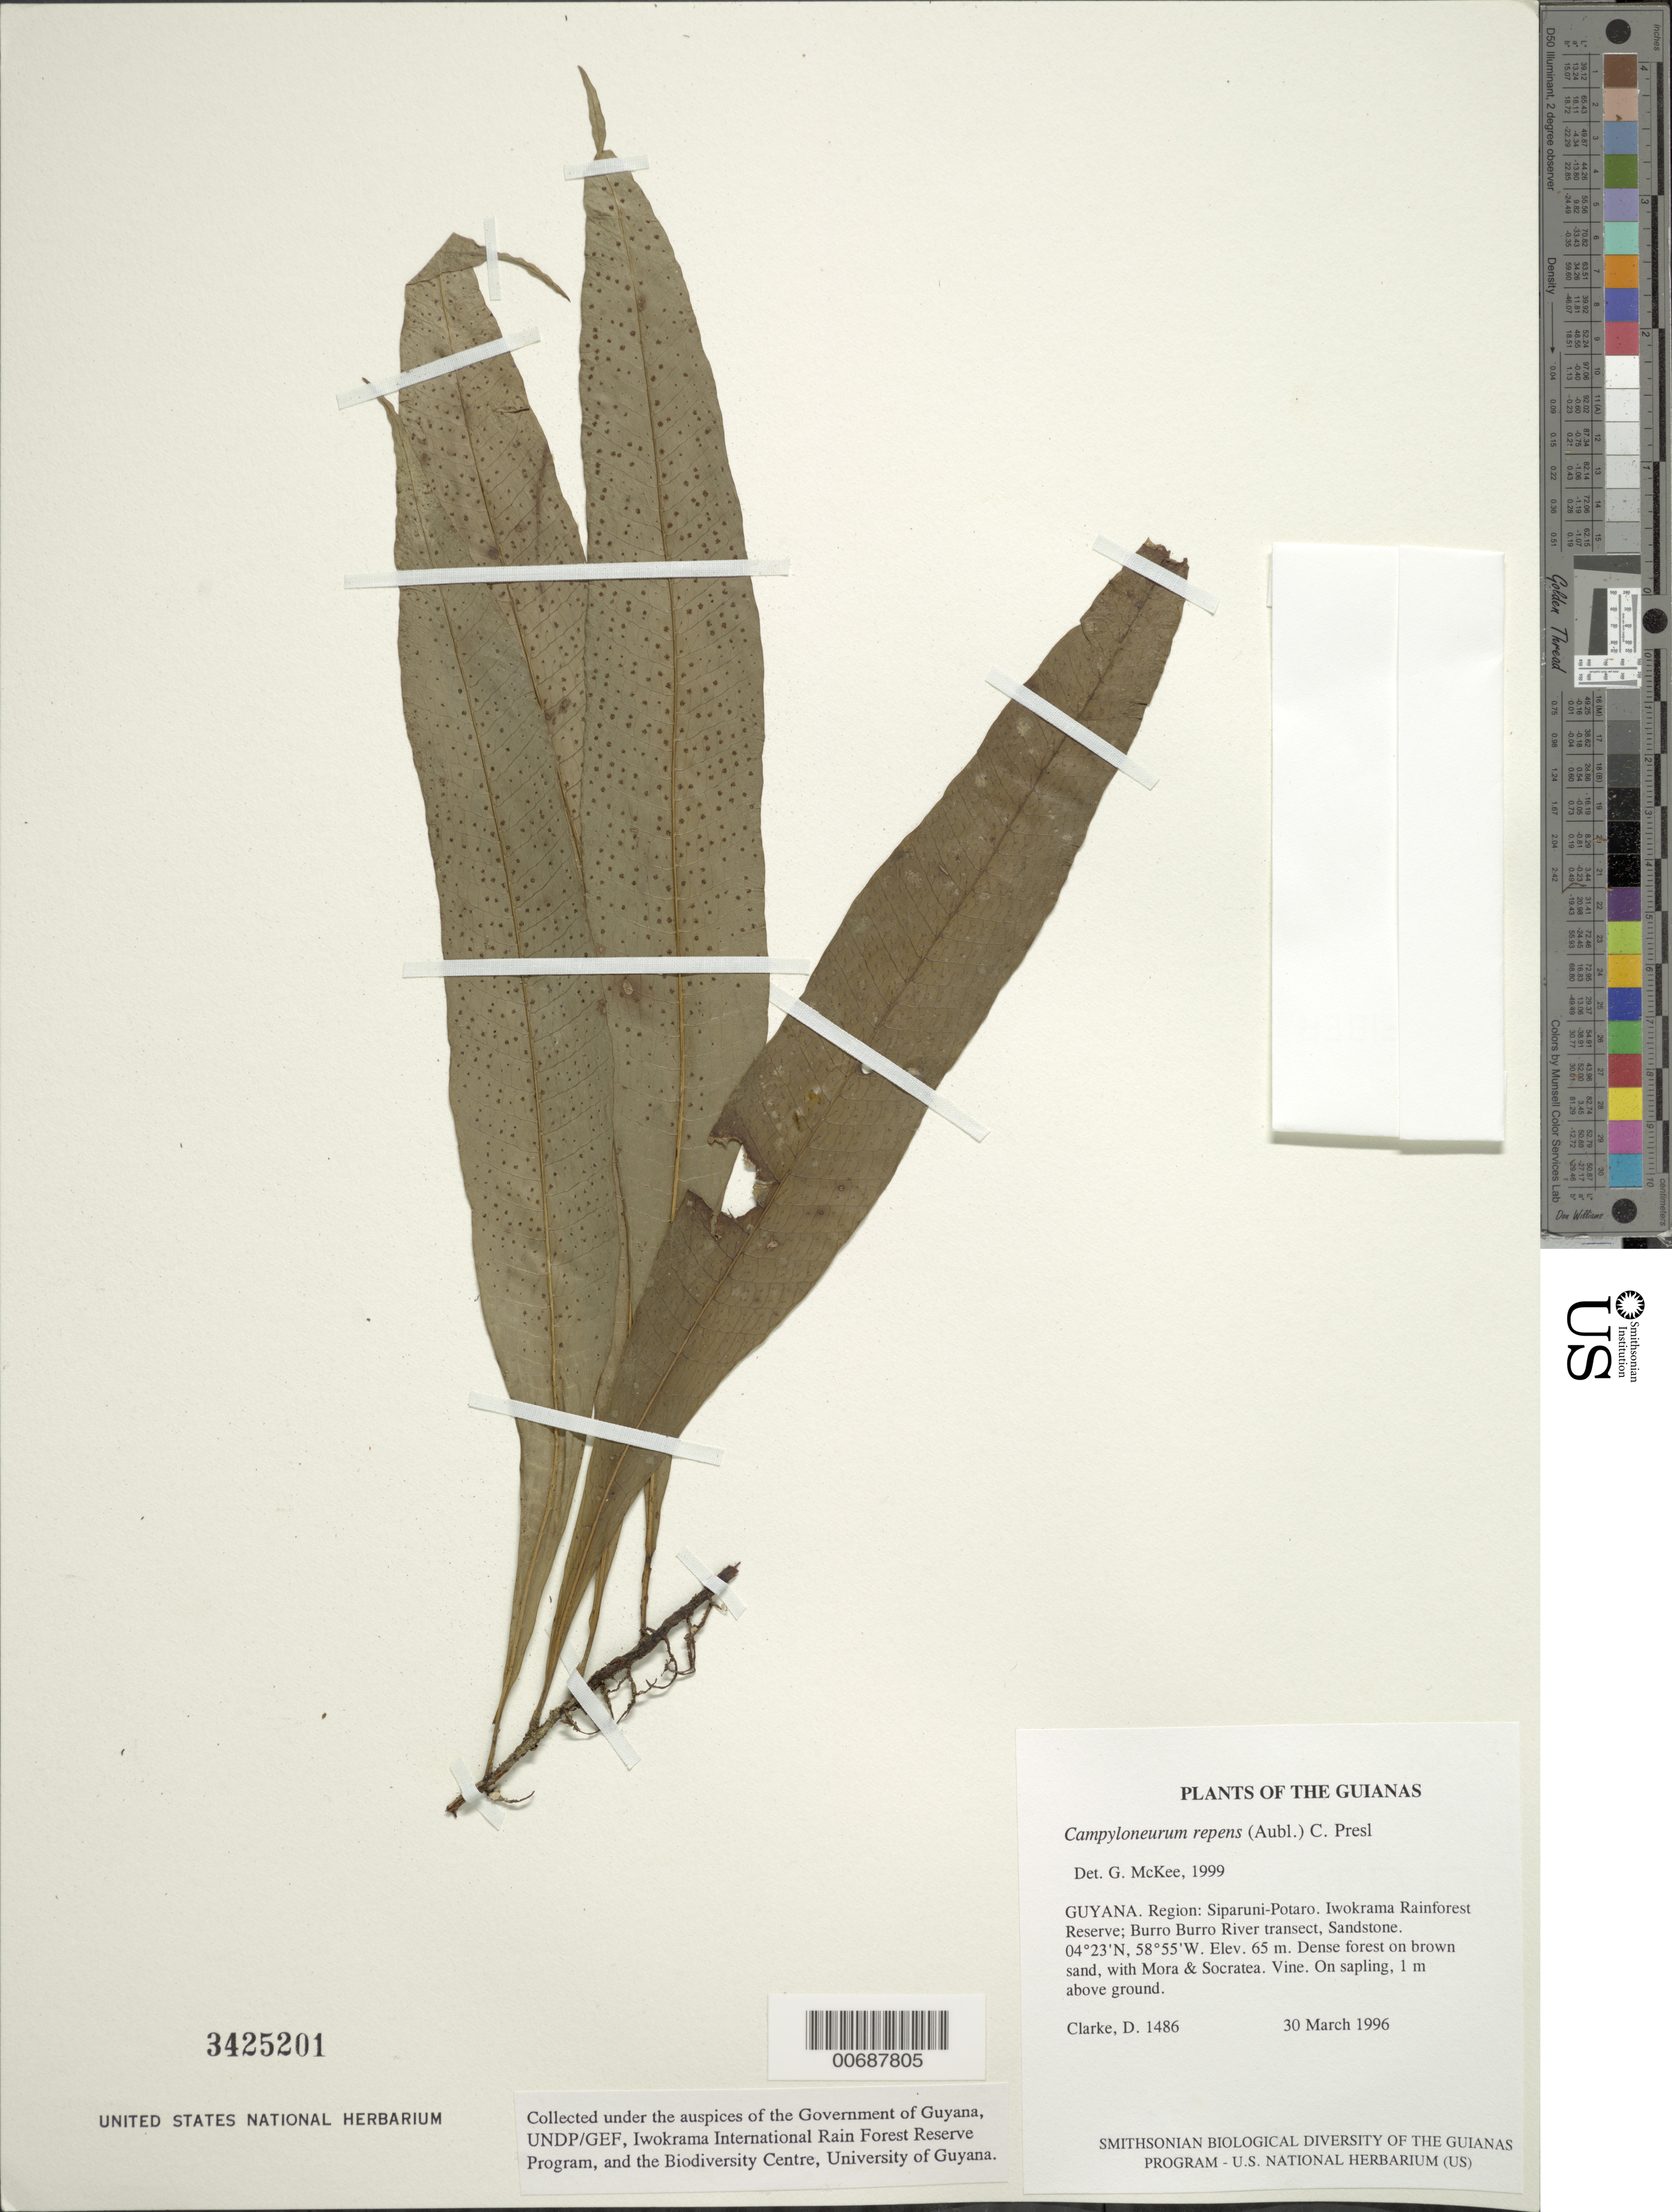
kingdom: Plantae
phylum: Tracheophyta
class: Polypodiopsida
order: Polypodiales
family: Polypodiaceae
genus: Campyloneurum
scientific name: Campyloneurum repens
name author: (Aubl.) C. Presl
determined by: McKee, G. S., (US), NMNH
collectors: H. D. Clarke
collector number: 1486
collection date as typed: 30 March 1996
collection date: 1996-03-30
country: Guyana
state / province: Potaro-Siparuni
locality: Iwokrama Rainforest Reserve; Burro Burro River transect, Sandstone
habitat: Dense forest on brown sand, with Mora & Socratea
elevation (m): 65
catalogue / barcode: US 3425201